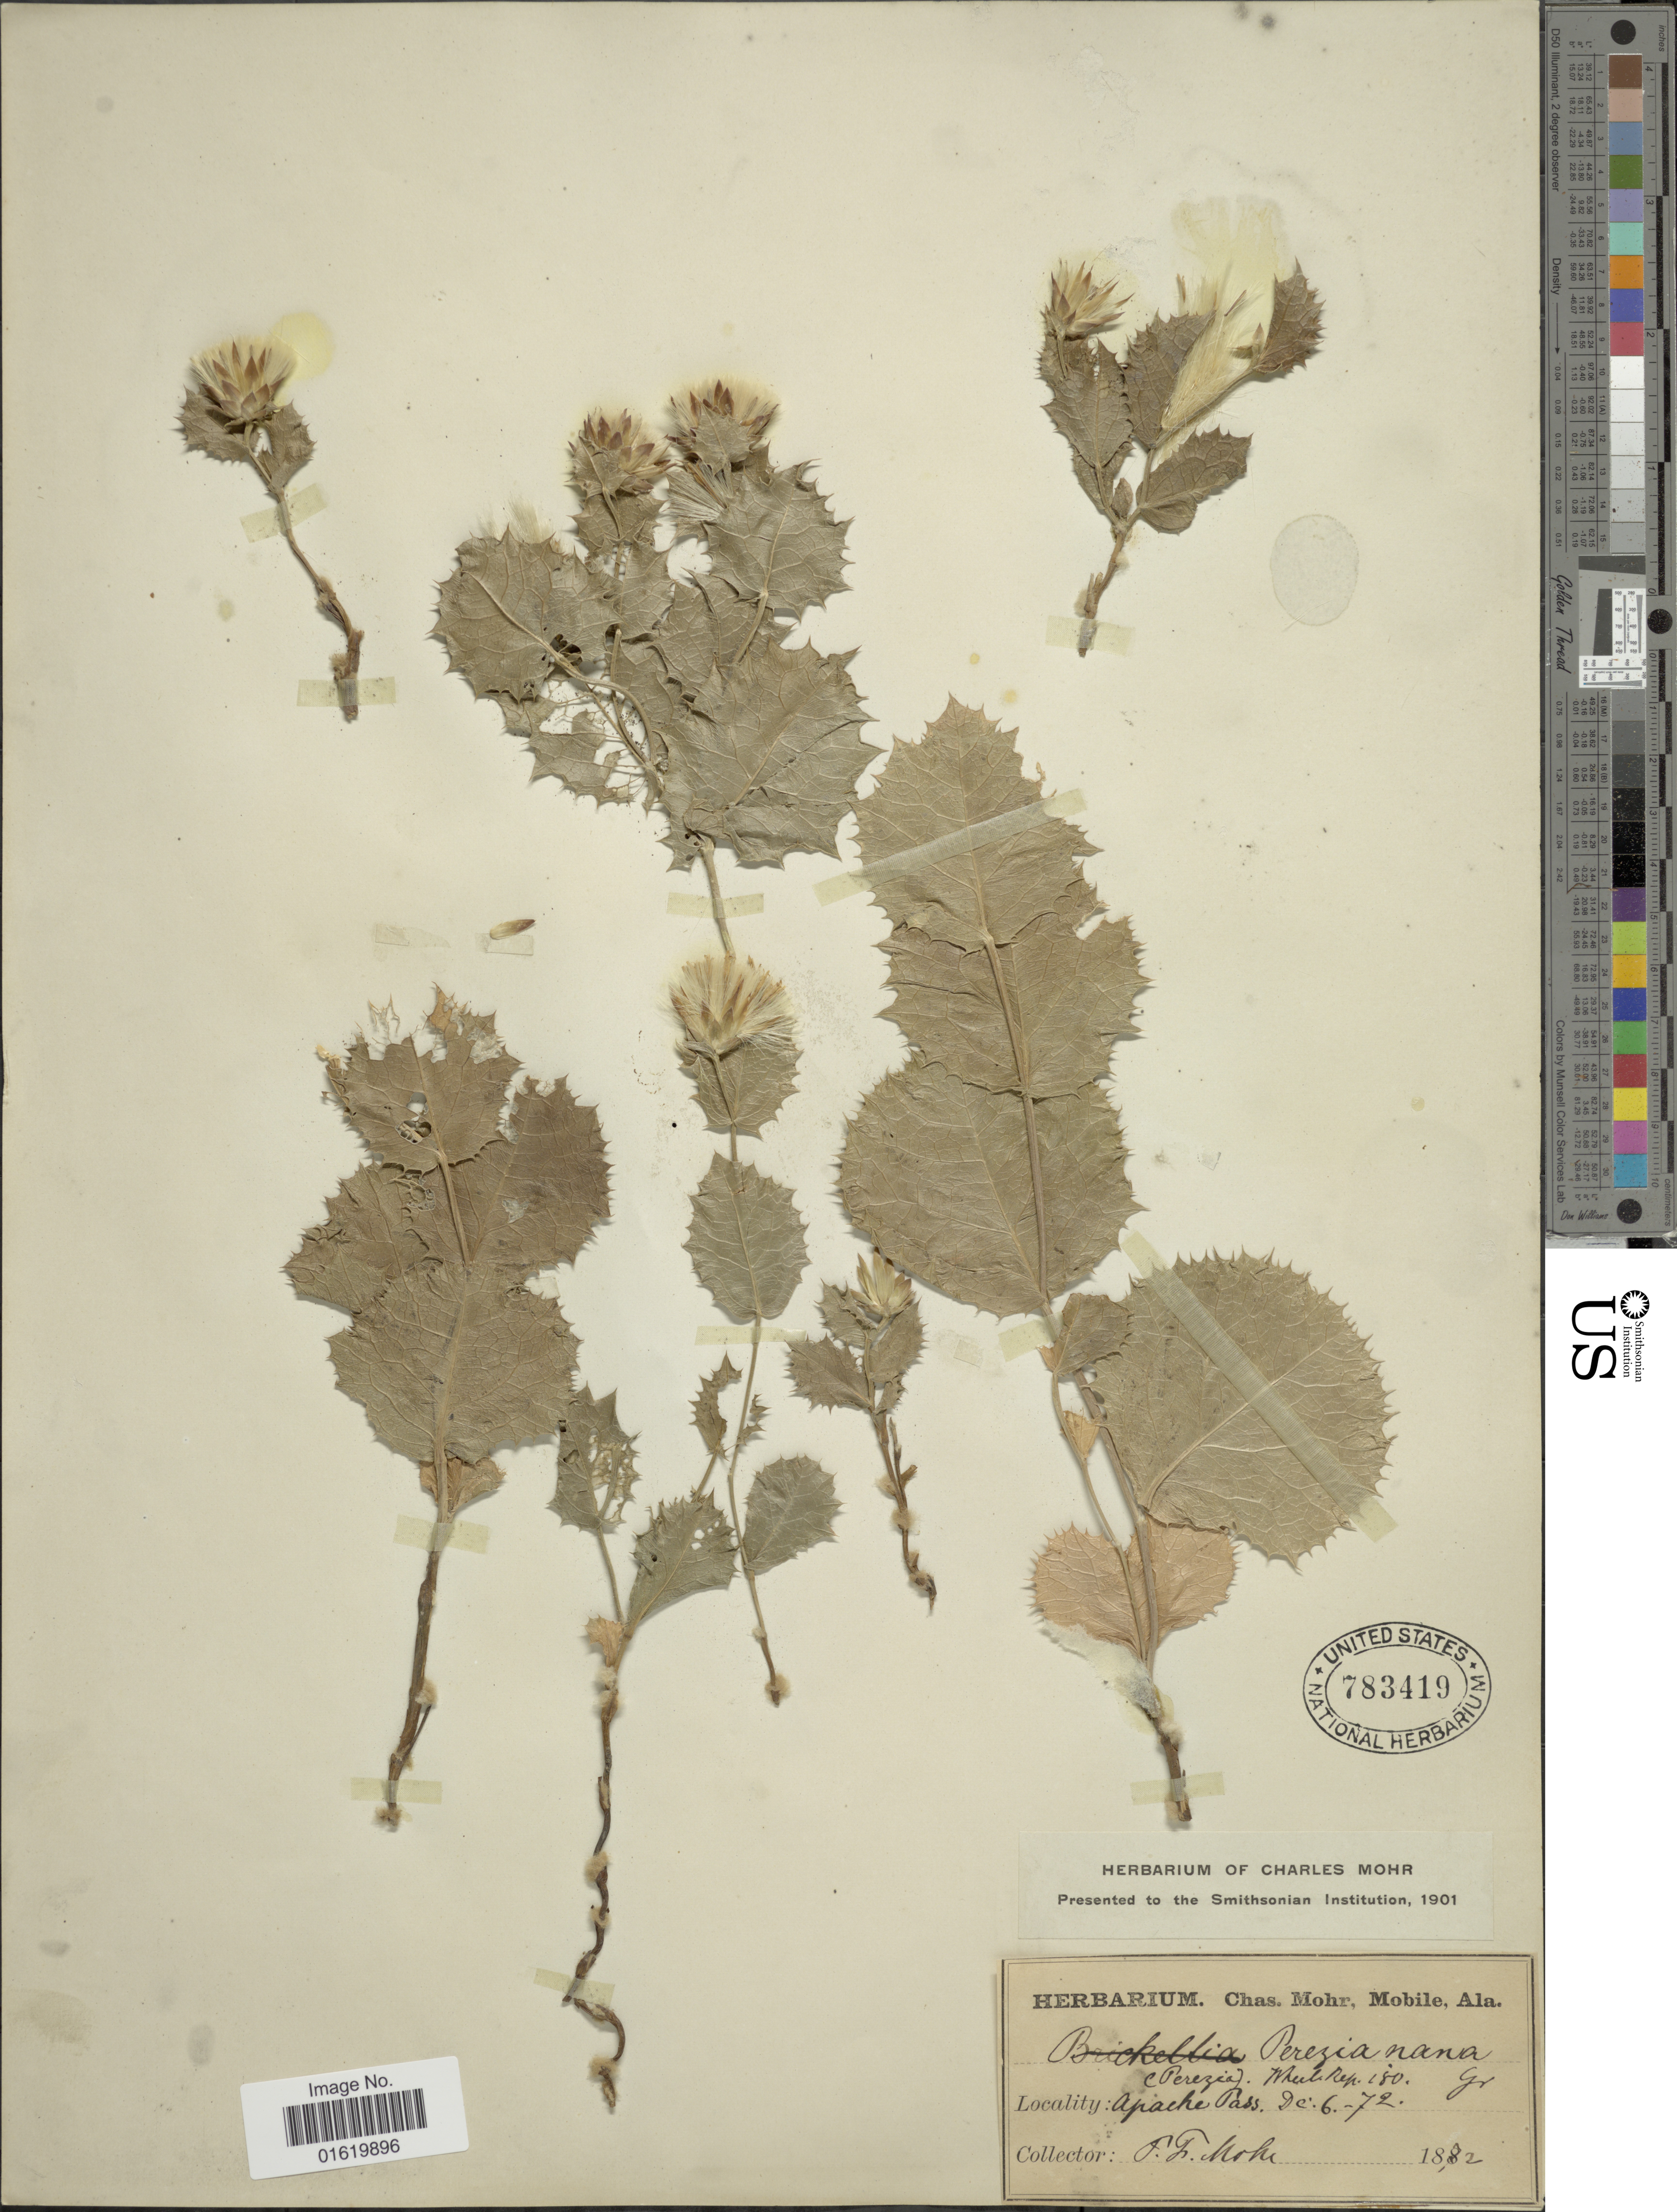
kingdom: Plantae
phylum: Tracheophyta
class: Magnoliopsida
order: Asterales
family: Asteraceae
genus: Acourtia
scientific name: Acourtia nana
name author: (A. Gray) Reveal & R.M. King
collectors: F. Mohr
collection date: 1882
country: United States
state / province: Arizona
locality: Apache Pass.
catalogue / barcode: US 783419